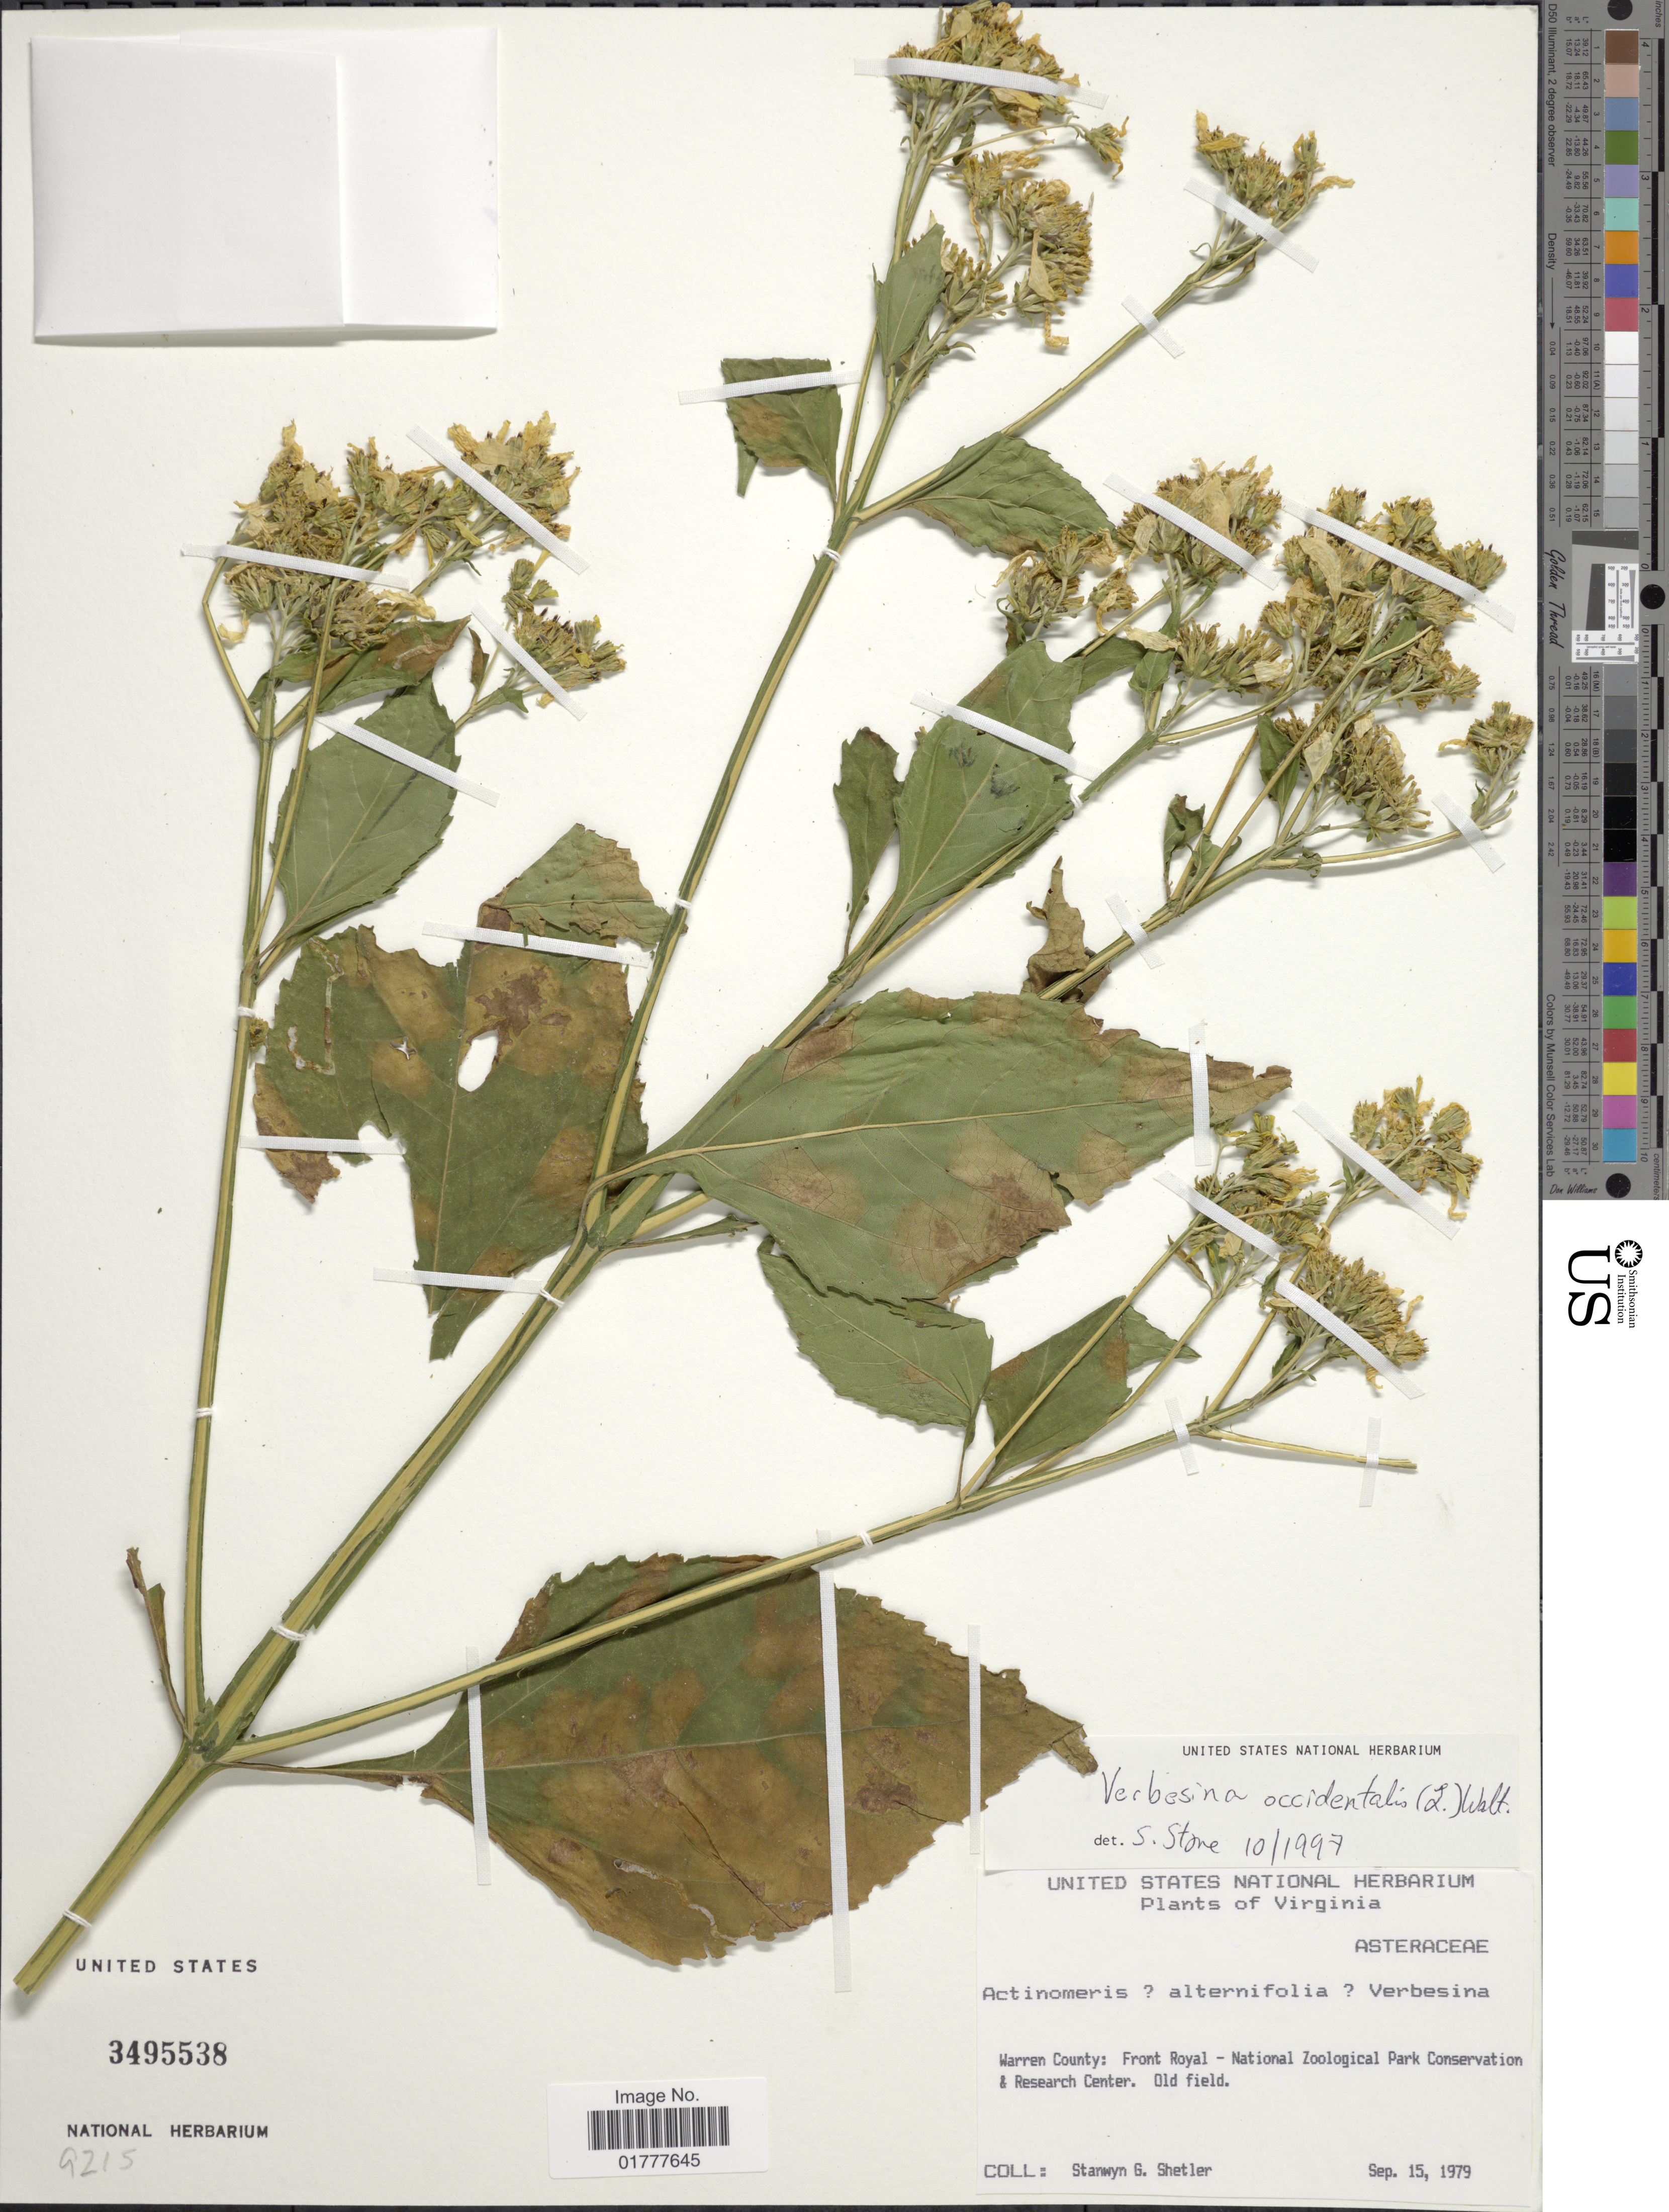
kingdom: Plantae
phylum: Tracheophyta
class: Magnoliopsida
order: Asterales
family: Asteraceae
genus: Actinomeris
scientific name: Actinomeris alternifolia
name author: (L.) DC.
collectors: S. Shetler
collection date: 1979-09-15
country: United States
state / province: Virginia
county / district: Warren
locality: Warren County: Front Royal - National Zoological Park Conservation & Research Center.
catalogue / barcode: US 3495538